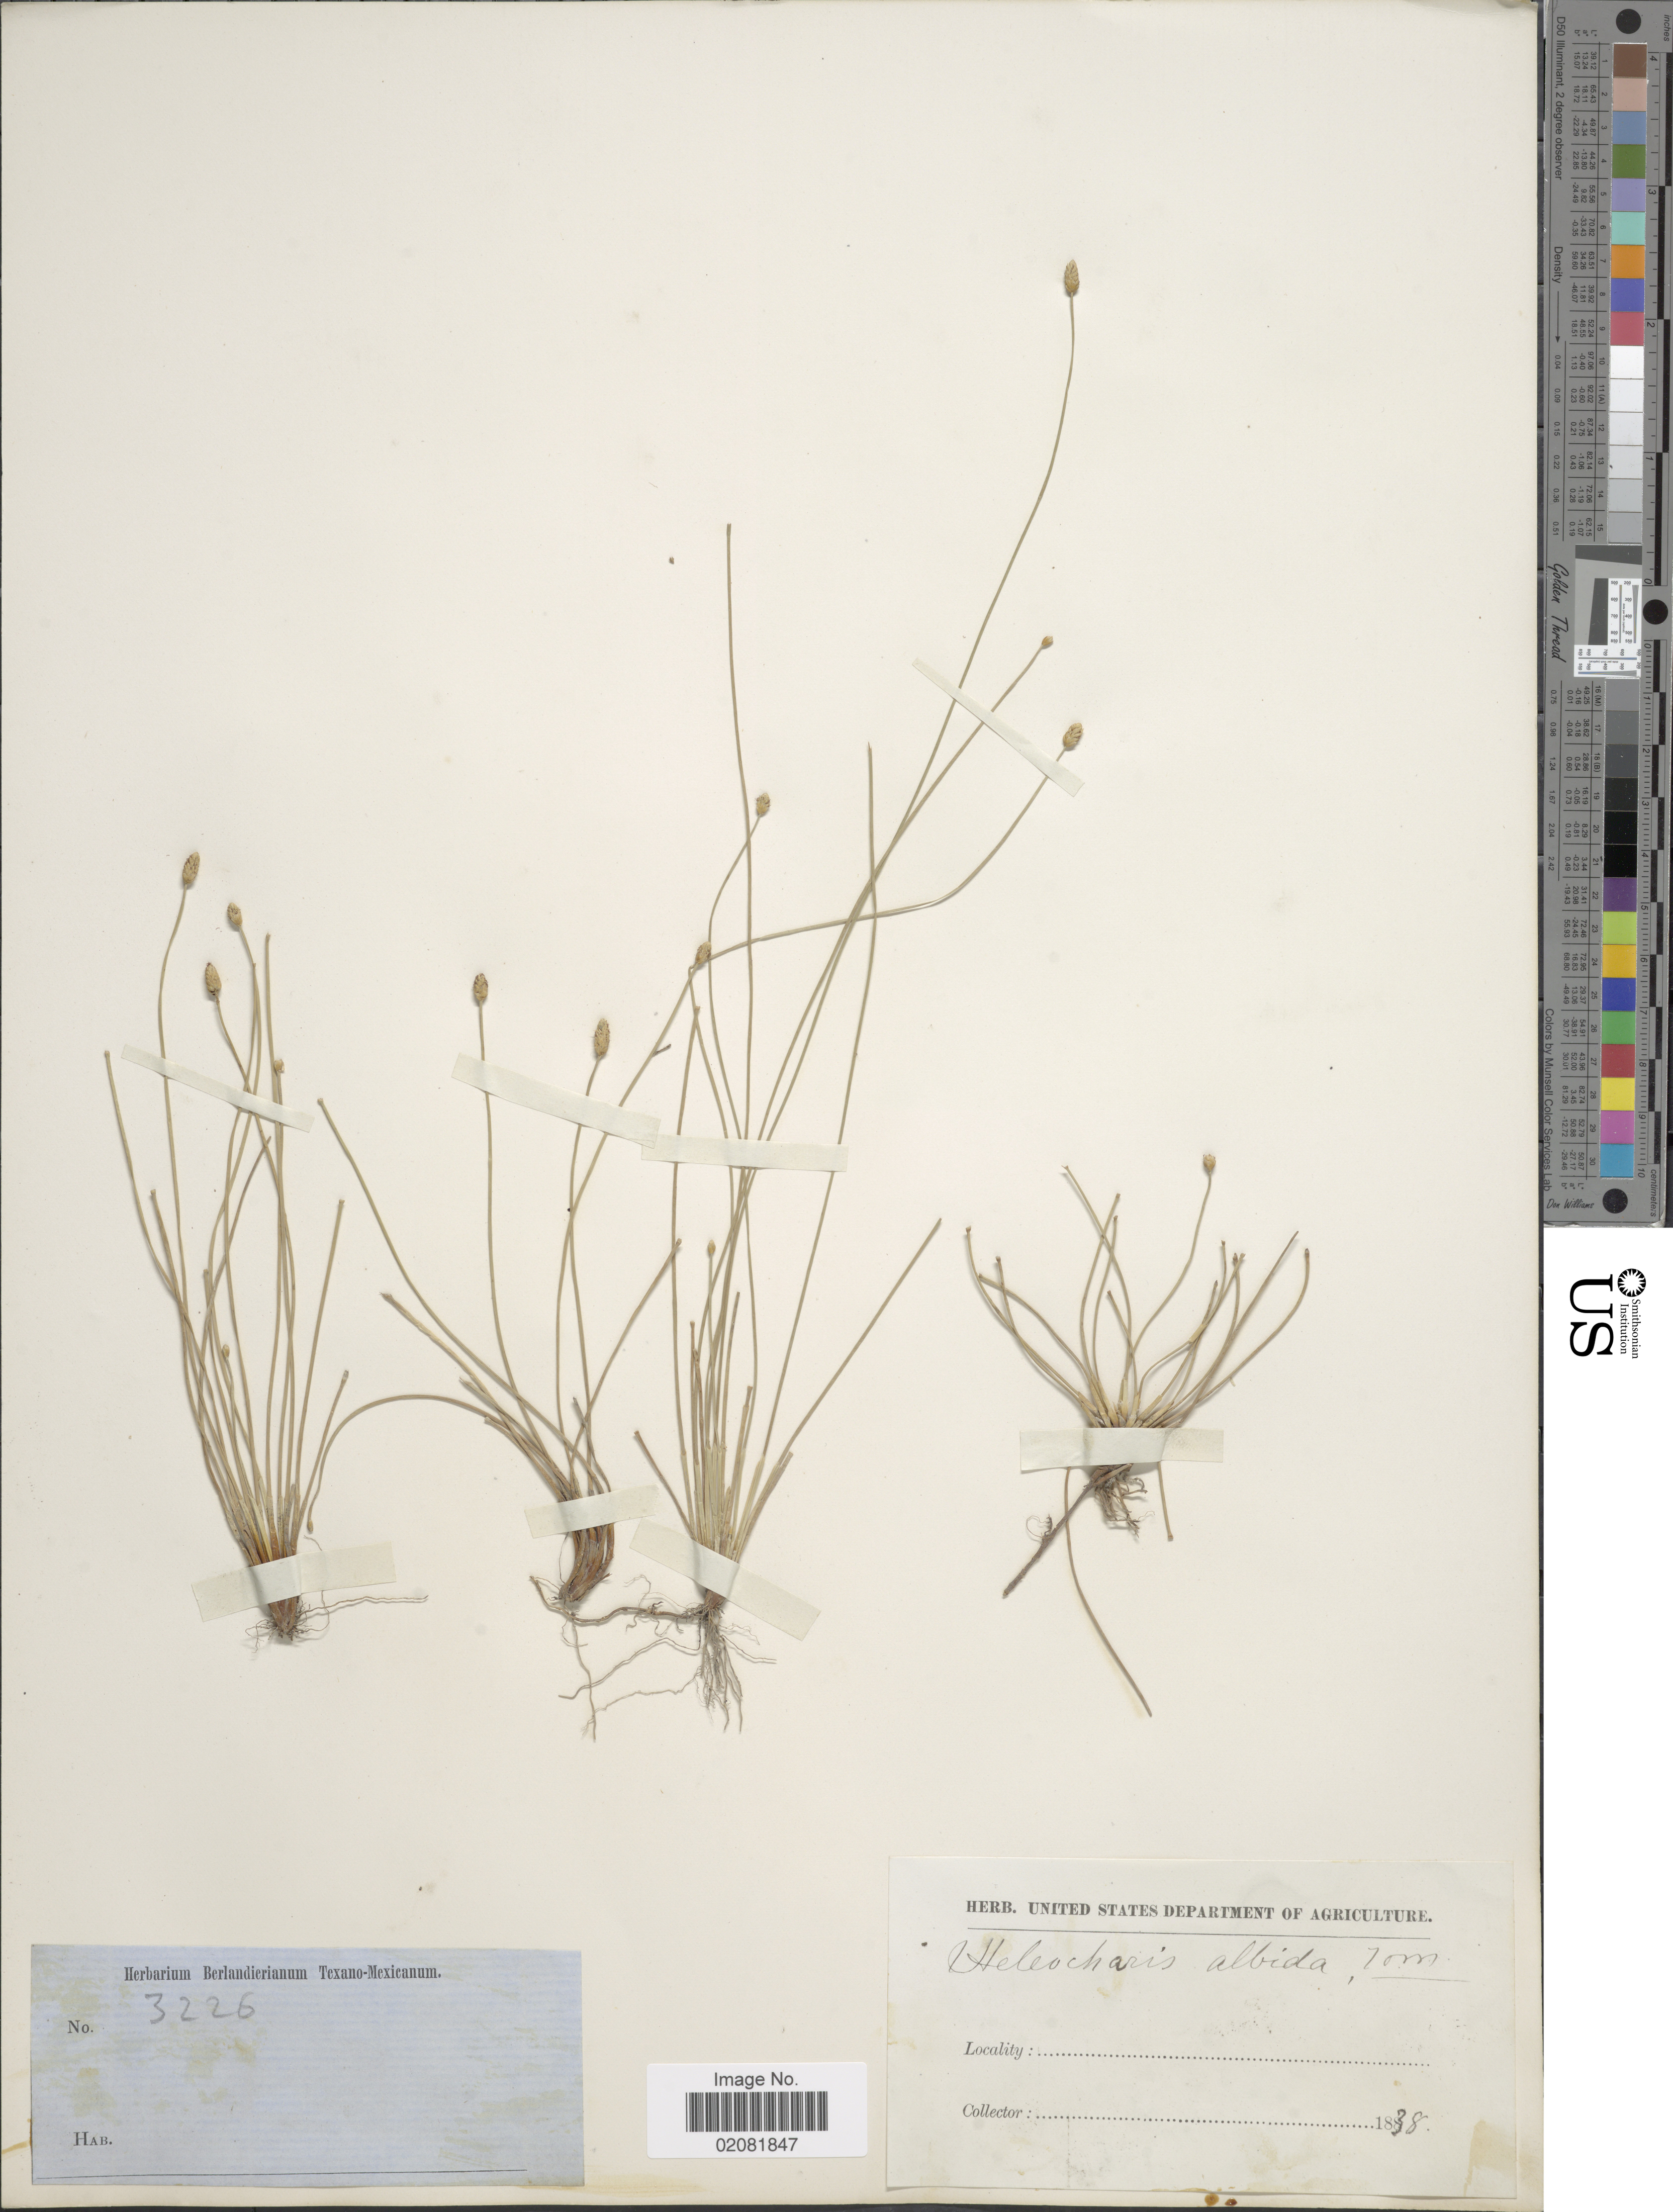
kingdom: Plantae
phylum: Tracheophyta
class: Liliopsida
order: Poales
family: Cyperaceae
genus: Eleocharis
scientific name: Eleocharis albida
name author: Torr.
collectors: ex Herb. Berlandierianum Texano-Mexicanum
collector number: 3226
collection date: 1838